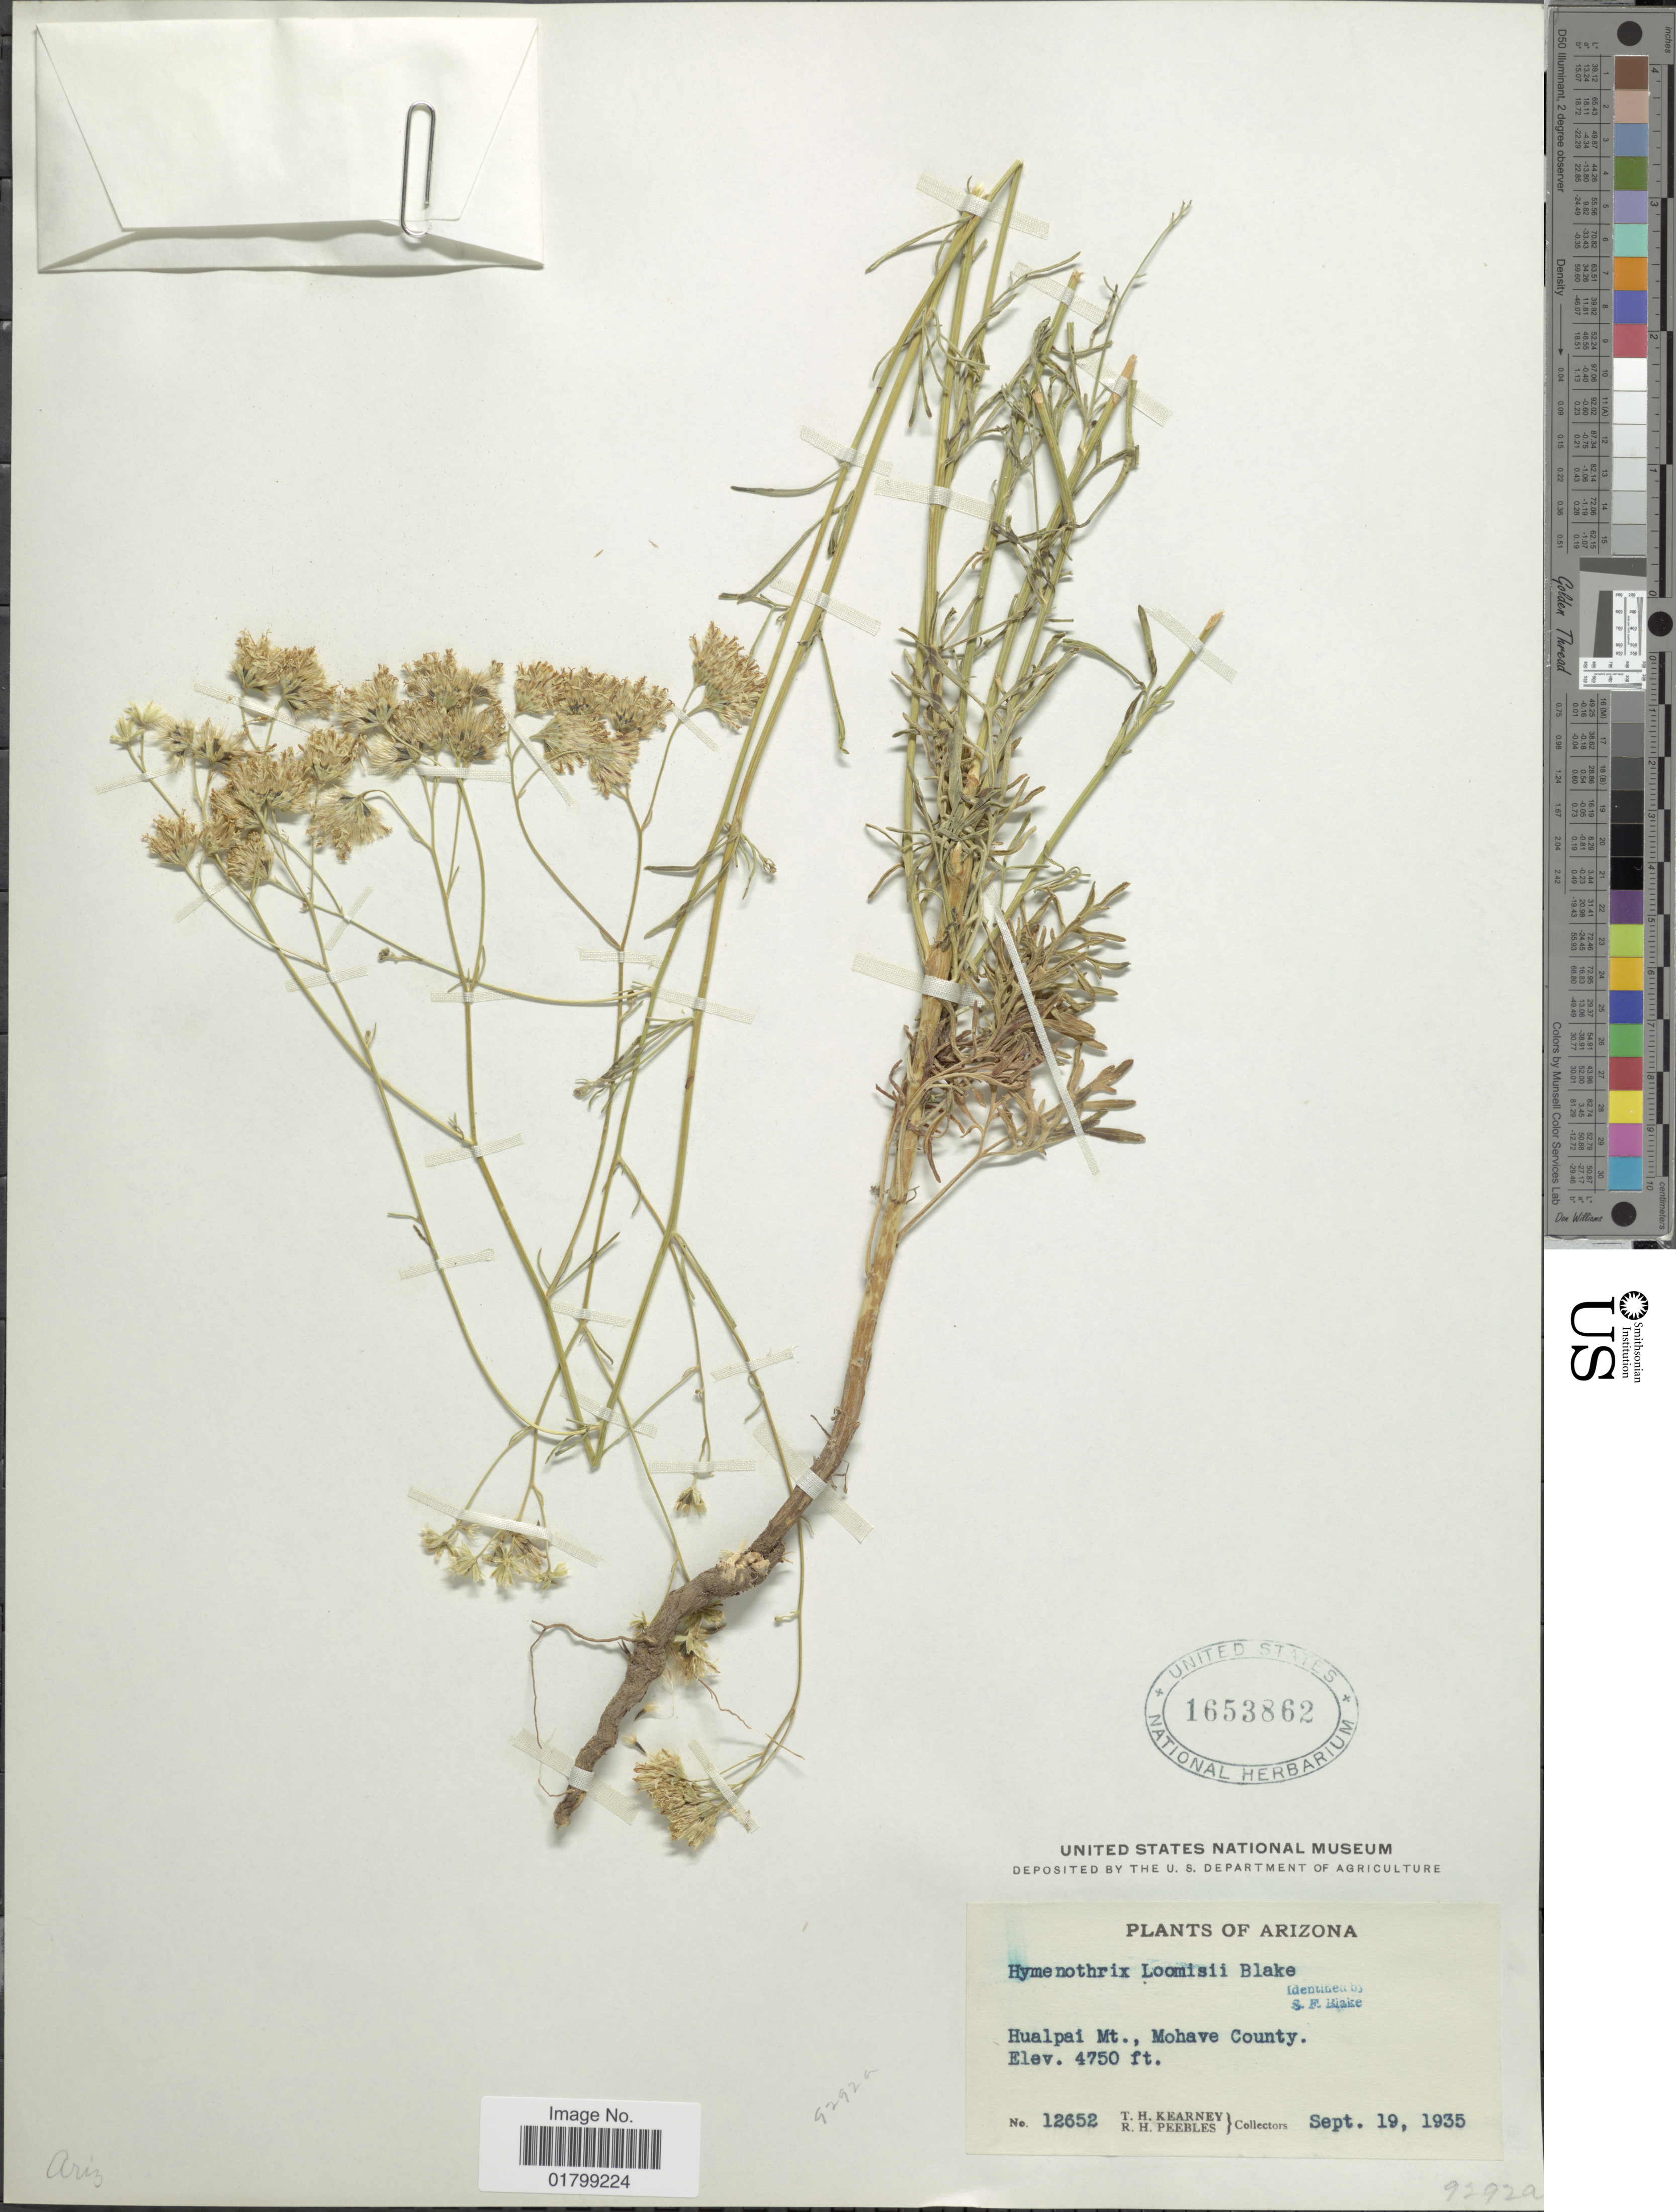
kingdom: Plantae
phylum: Tracheophyta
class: Magnoliopsida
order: Asterales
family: Asteraceae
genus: Hymenothrix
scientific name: Hymenothrix loomisii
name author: S.F. Blake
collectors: T. H. Kearney & R. H. Peebles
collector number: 12652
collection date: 1935-09-19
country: United States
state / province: Arizona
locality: Hualpai Mt. Mohave County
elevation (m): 1448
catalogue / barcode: US 1653862